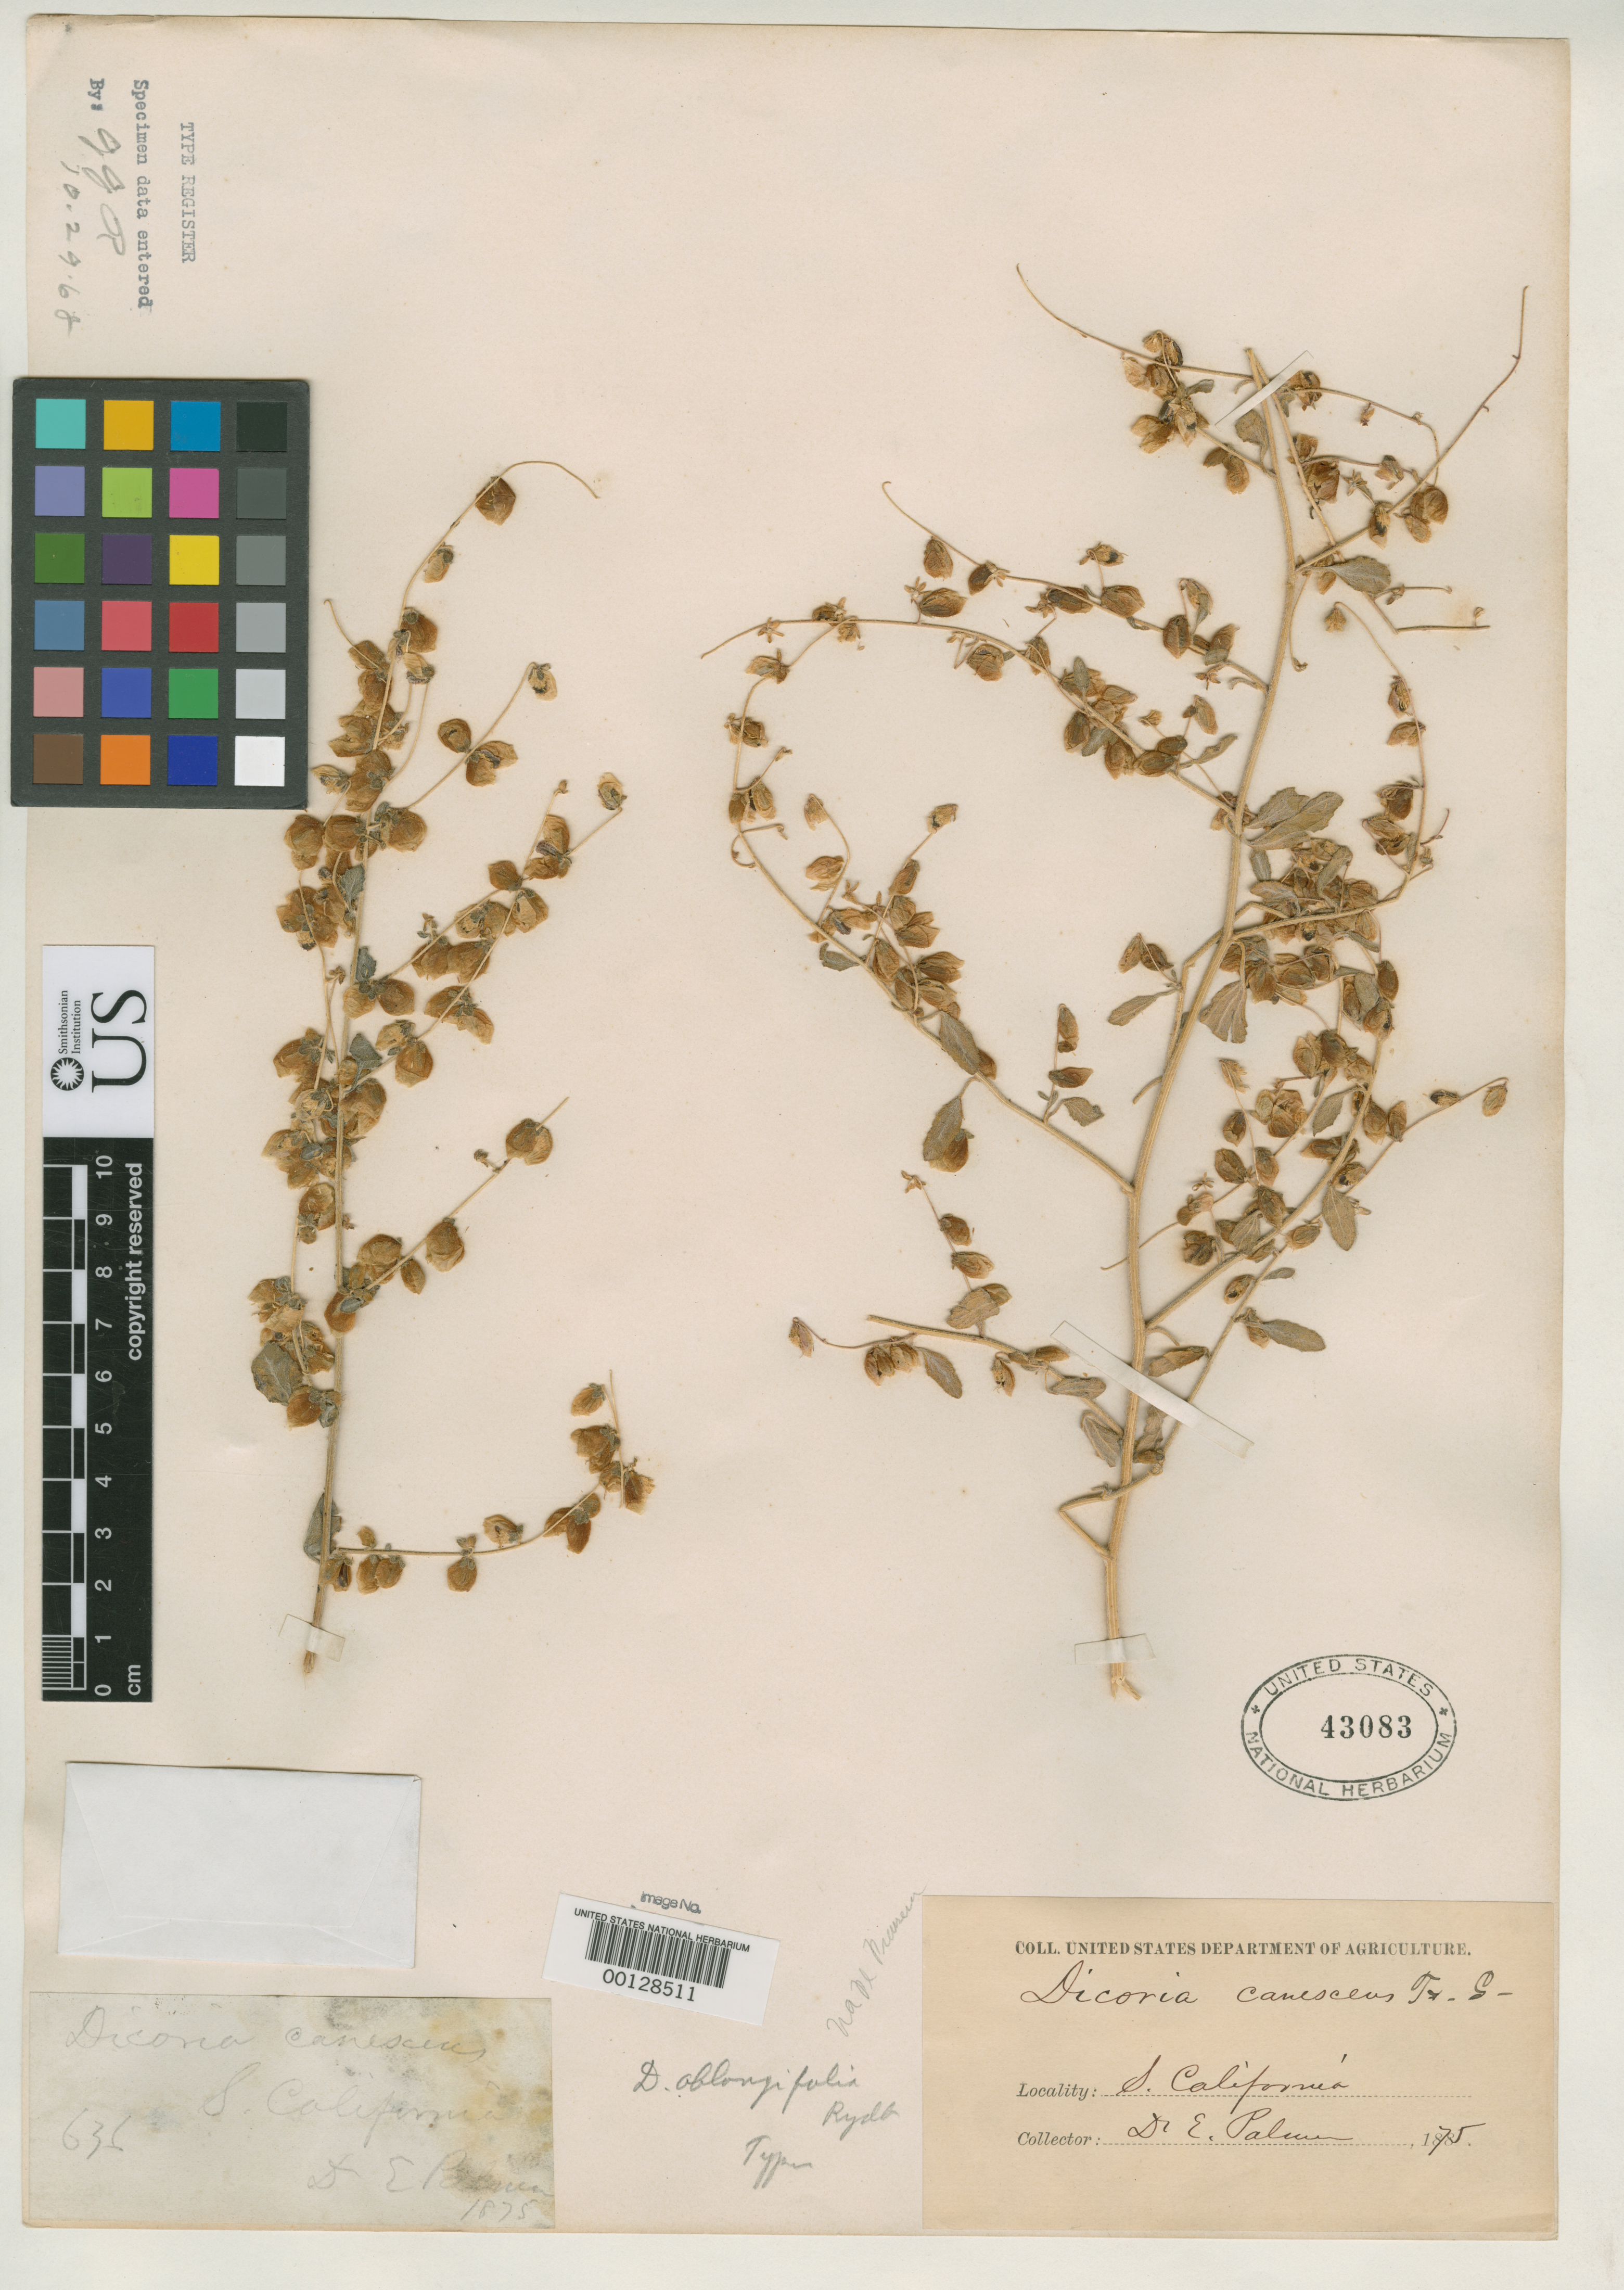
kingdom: Plantae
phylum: Tracheophyta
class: Magnoliopsida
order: Asterales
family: Asteraceae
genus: Dicoria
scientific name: Dicoria oblongifolia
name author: Rydb.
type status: Holotype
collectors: E. Palmer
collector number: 636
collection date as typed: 1875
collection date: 1875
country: United States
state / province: California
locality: Southern California.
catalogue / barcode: US 43083